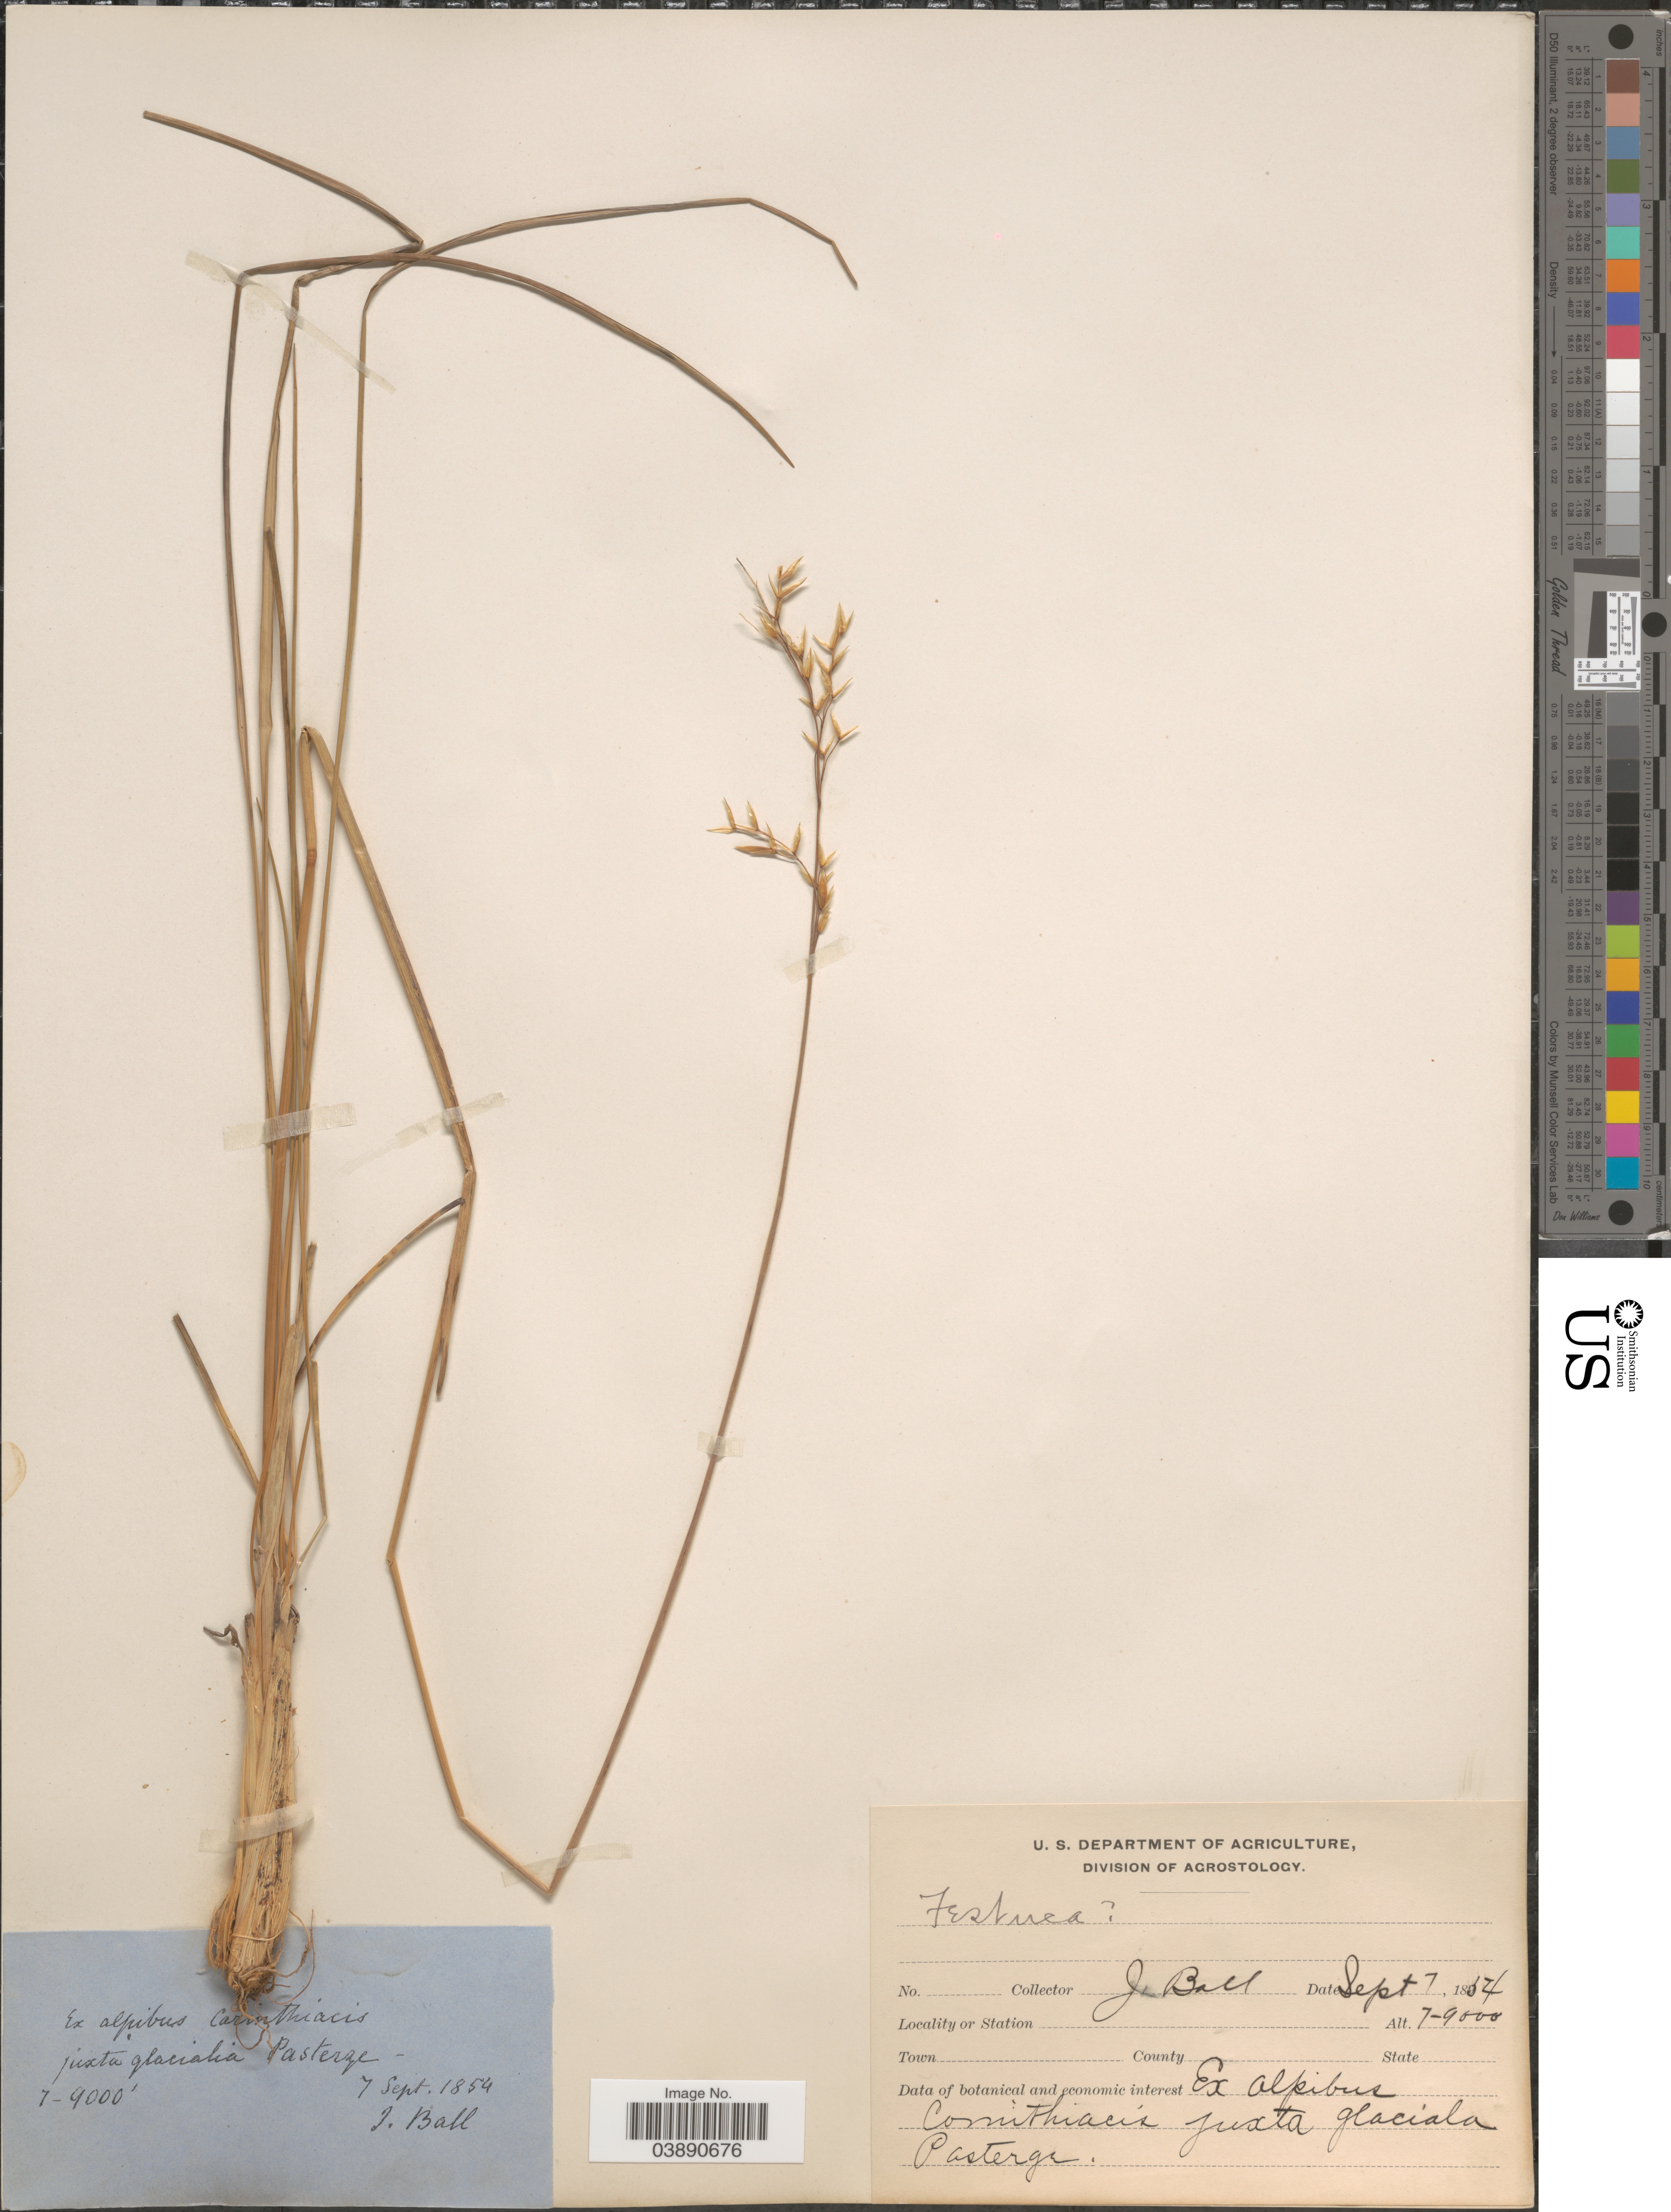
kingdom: Plantae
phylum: Tracheophyta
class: Liliopsida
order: Poales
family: Poaceae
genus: Festuca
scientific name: Festuca sp.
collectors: J. Ball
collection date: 1854-09-07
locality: Ex Alpibus Corinthiacis juxta glacialia Pasterze.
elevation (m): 2134